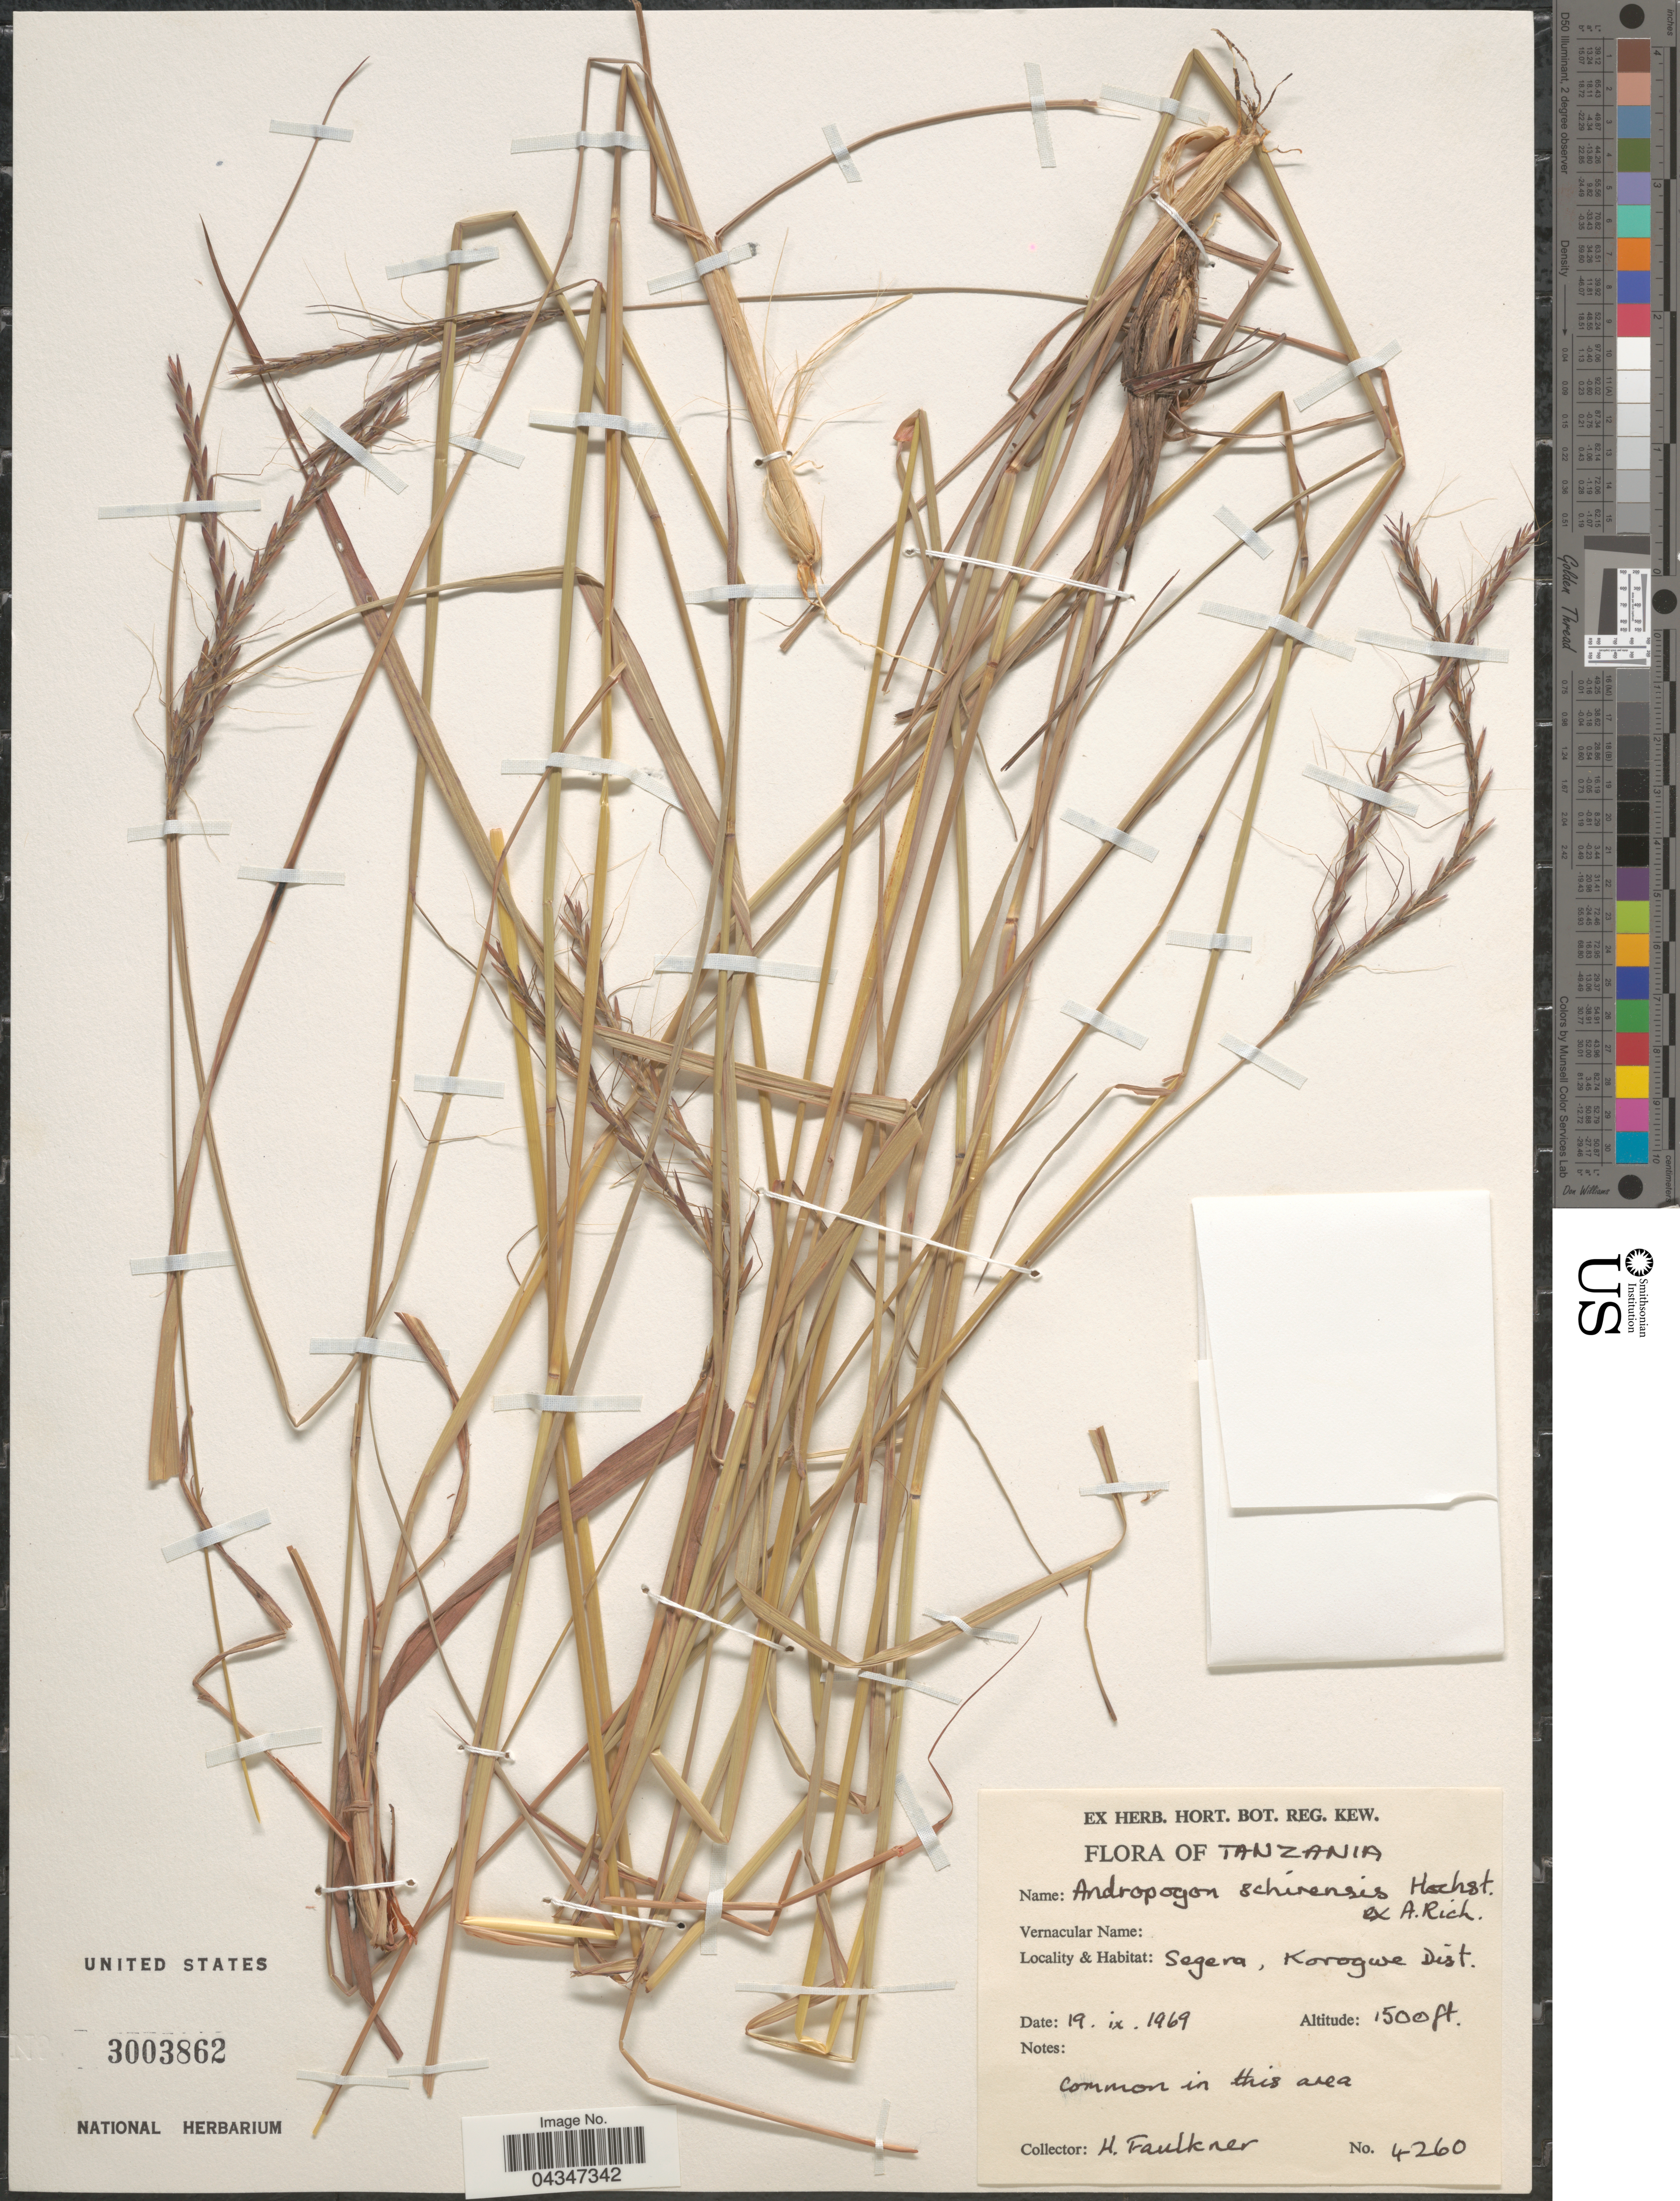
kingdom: Plantae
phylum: Tracheophyta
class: Liliopsida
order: Poales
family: Poaceae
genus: Andropogon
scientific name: Andropogon schirensis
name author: Hochst. ex A. Rich.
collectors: H. Faulkner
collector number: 4260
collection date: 1969-09-19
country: Tanzania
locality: Segera, Korogwe Dist.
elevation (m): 457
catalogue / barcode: US 3003862